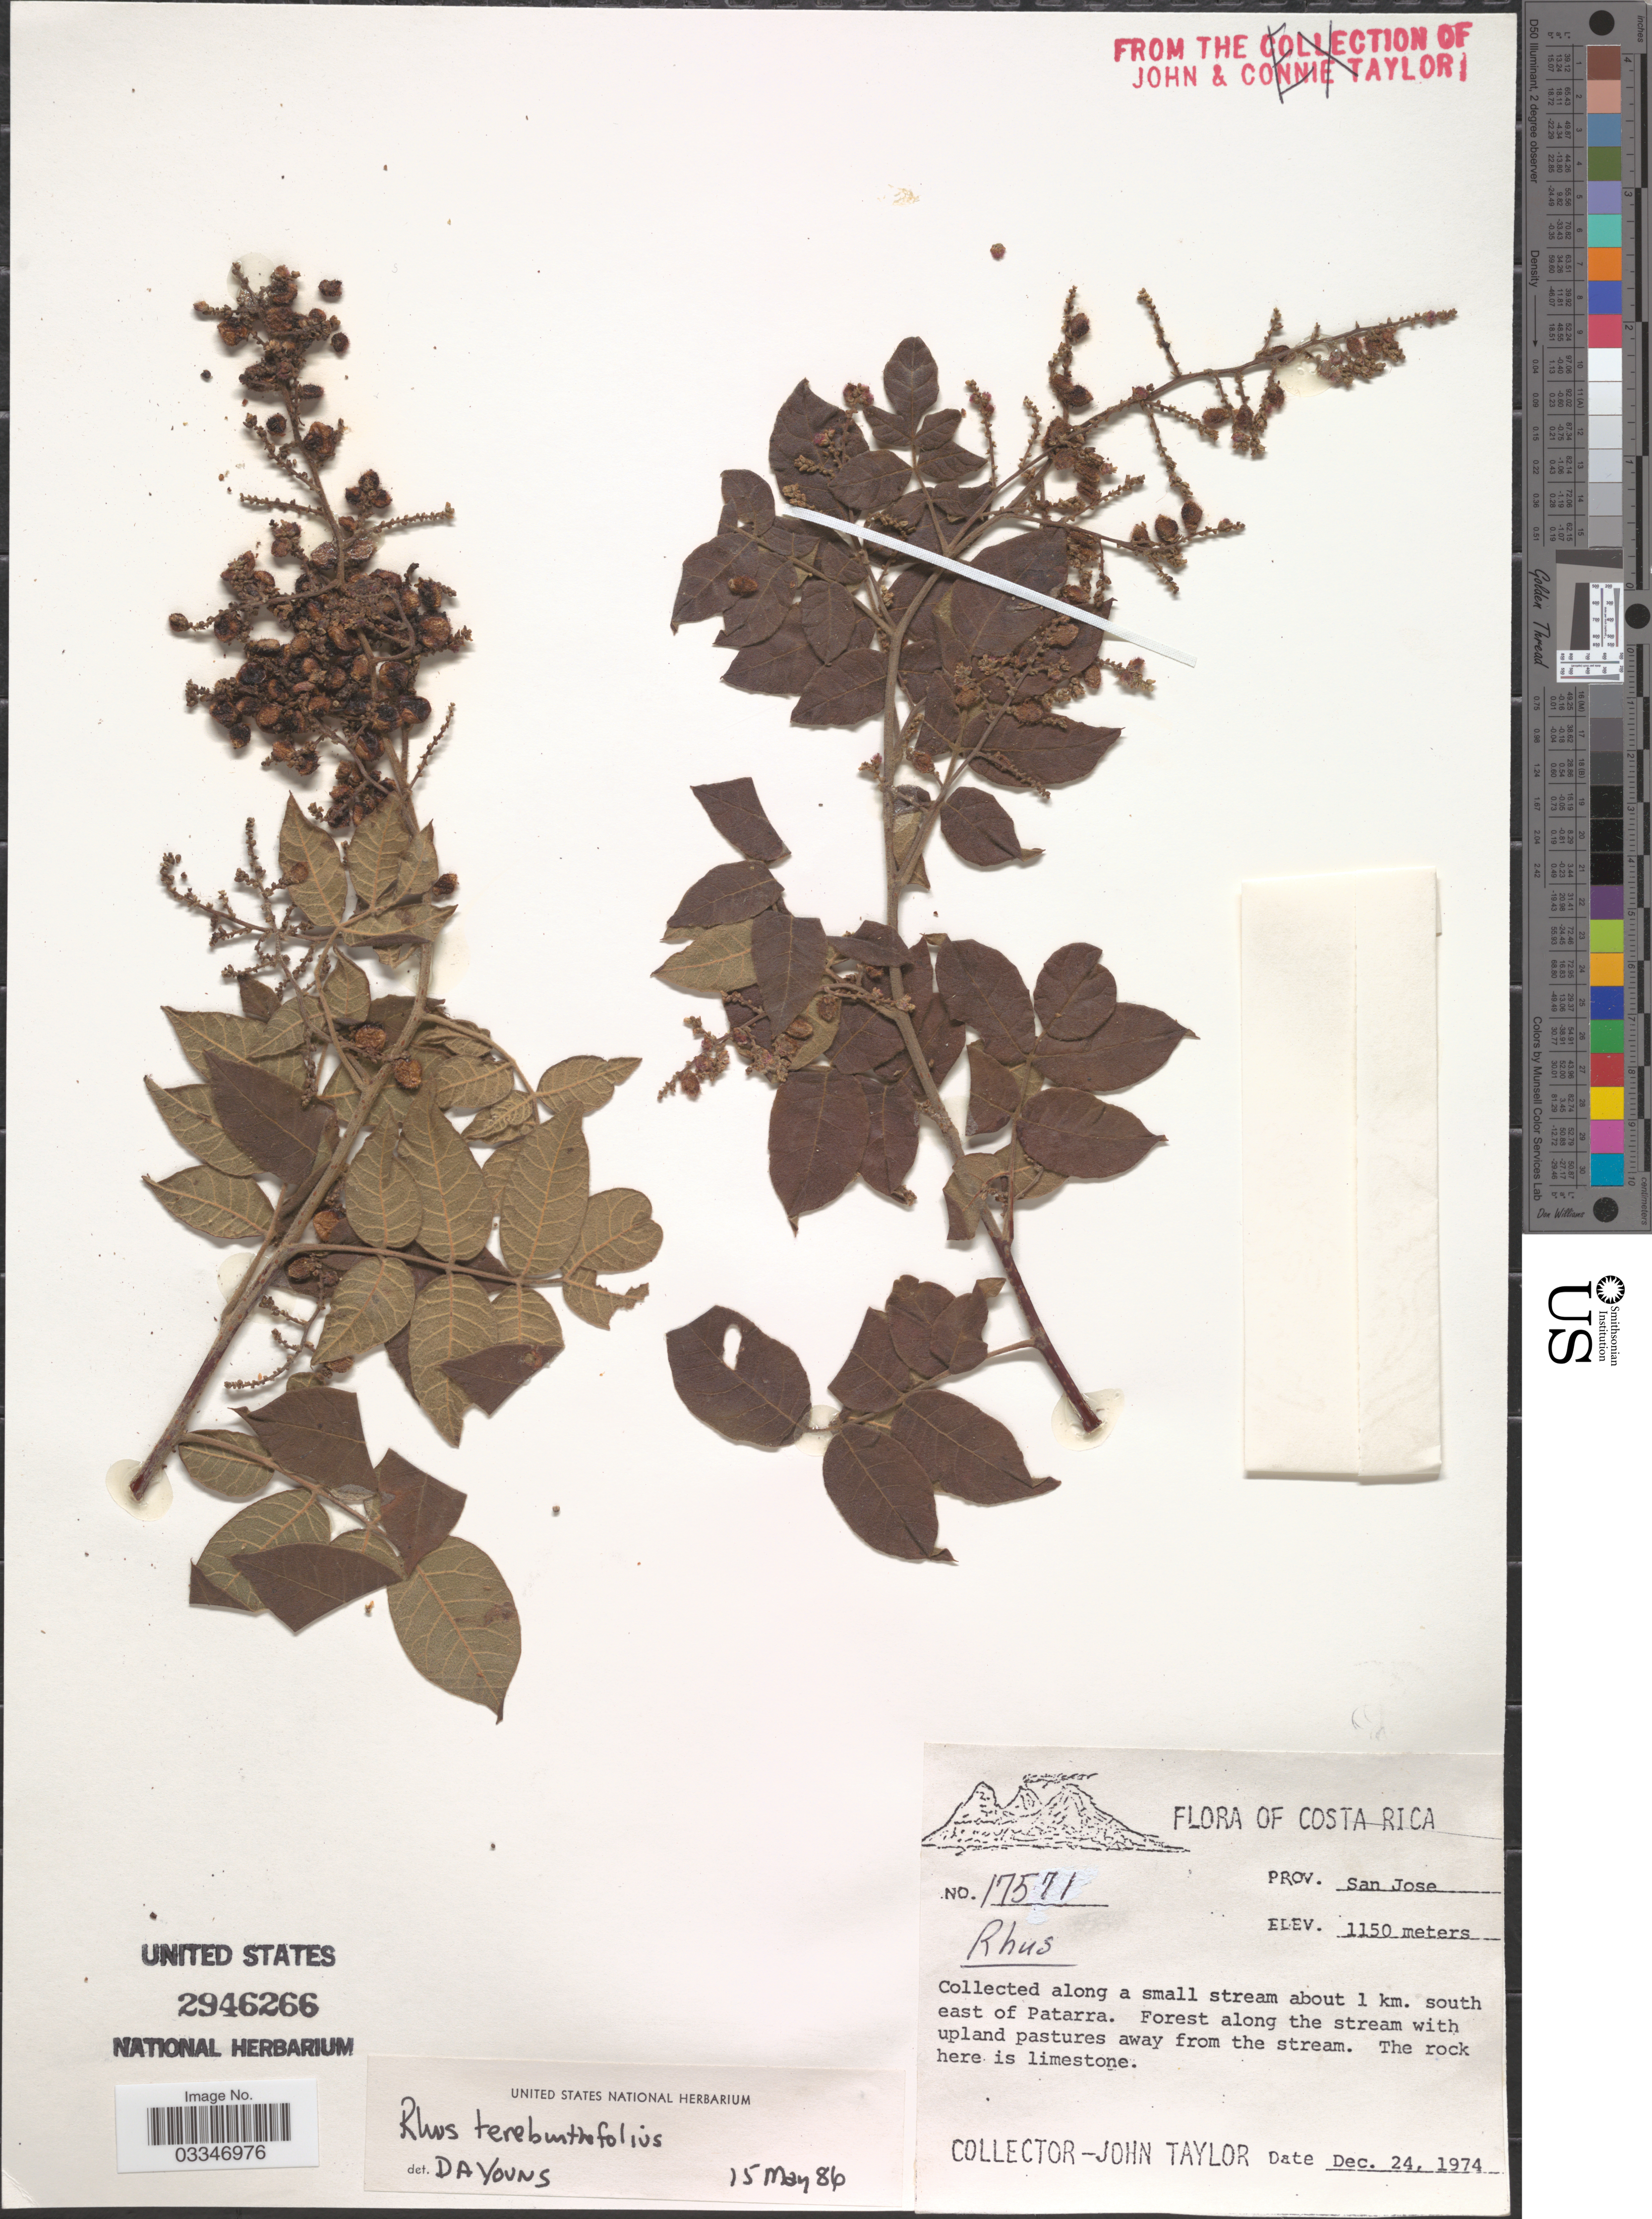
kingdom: Plantae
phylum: Tracheophyta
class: Magnoliopsida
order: Sapindales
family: Anacardiaceae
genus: Rhus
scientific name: Rhus terebinthifolia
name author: Schltdl. & Cham.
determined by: Mitchell, John D.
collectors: J. Taylor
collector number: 17571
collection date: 1974-12-24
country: Costa Rica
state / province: San José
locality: Prov. San Jose, along a small stream about 1 km. south east of Patarra.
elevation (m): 1150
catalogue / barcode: US 2946266